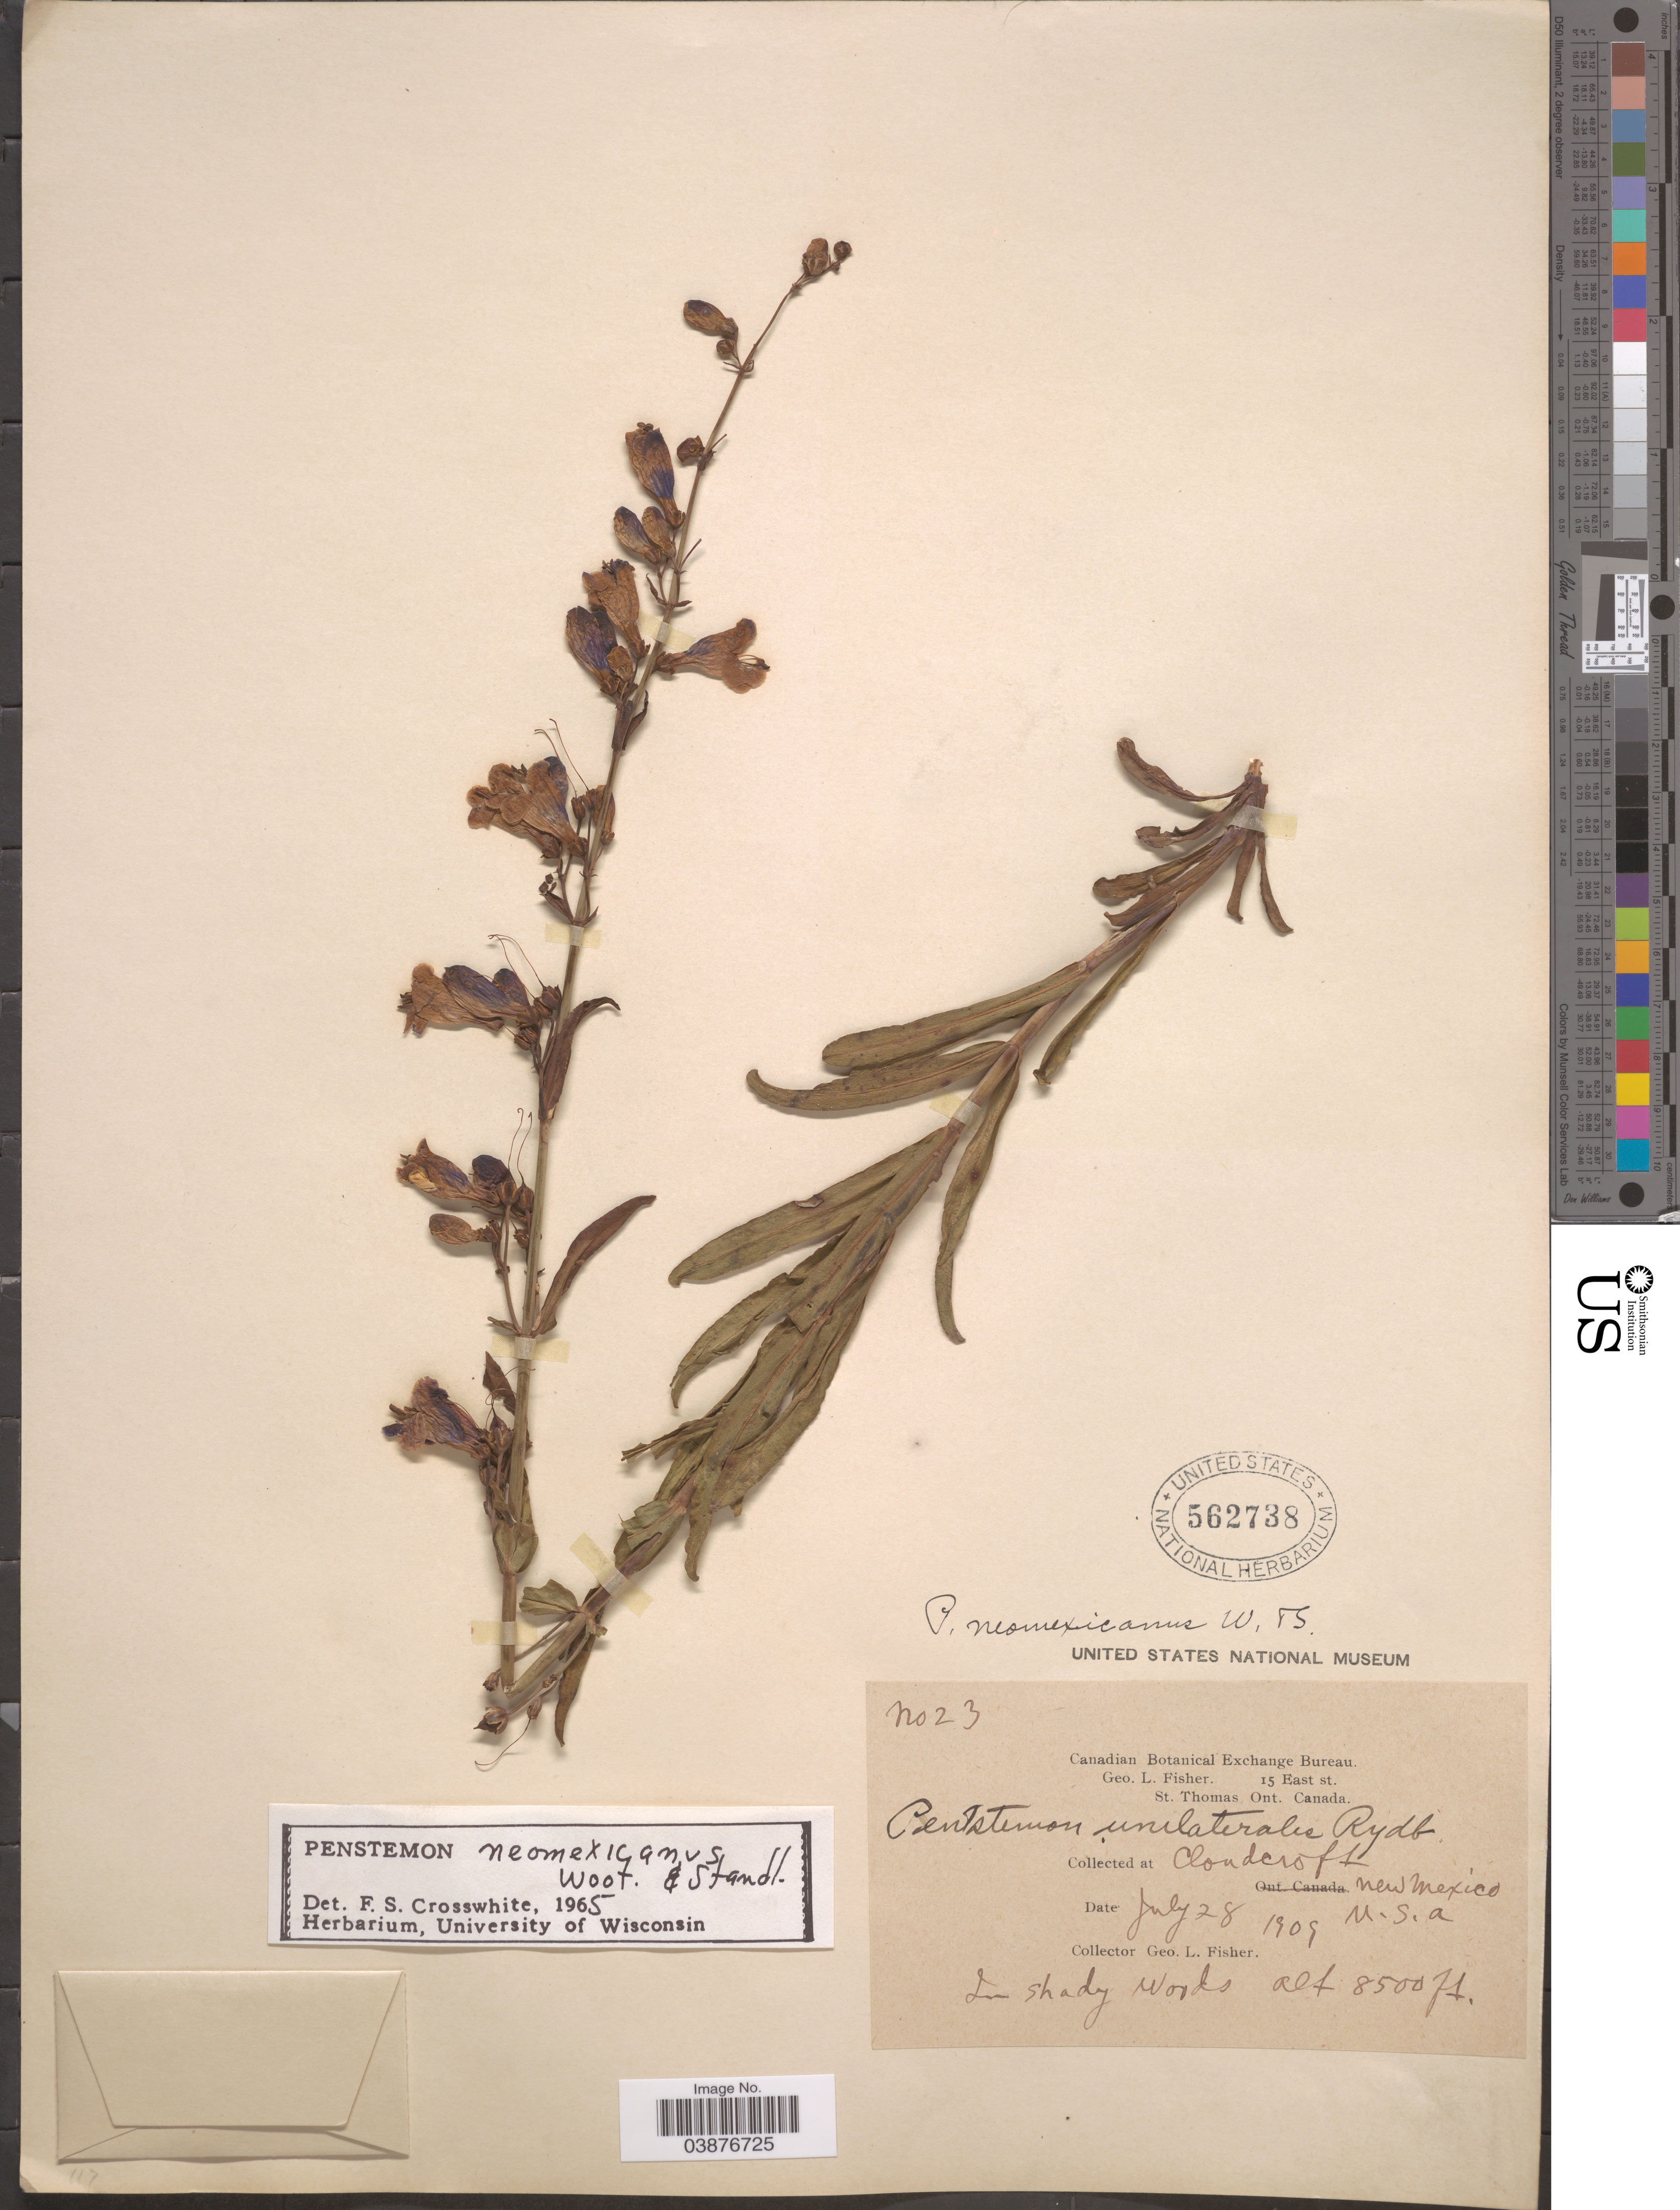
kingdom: Plantae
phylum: Tracheophyta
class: Magnoliopsida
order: Lamiales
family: Plantaginaceae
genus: Penstemon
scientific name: Penstemon neomexicanus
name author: Wooton & Standl.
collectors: G. H. Fisher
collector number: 23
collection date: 1909-07-28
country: United States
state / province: New Mexico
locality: Cloudcroft.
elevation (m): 2591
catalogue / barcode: US 562738